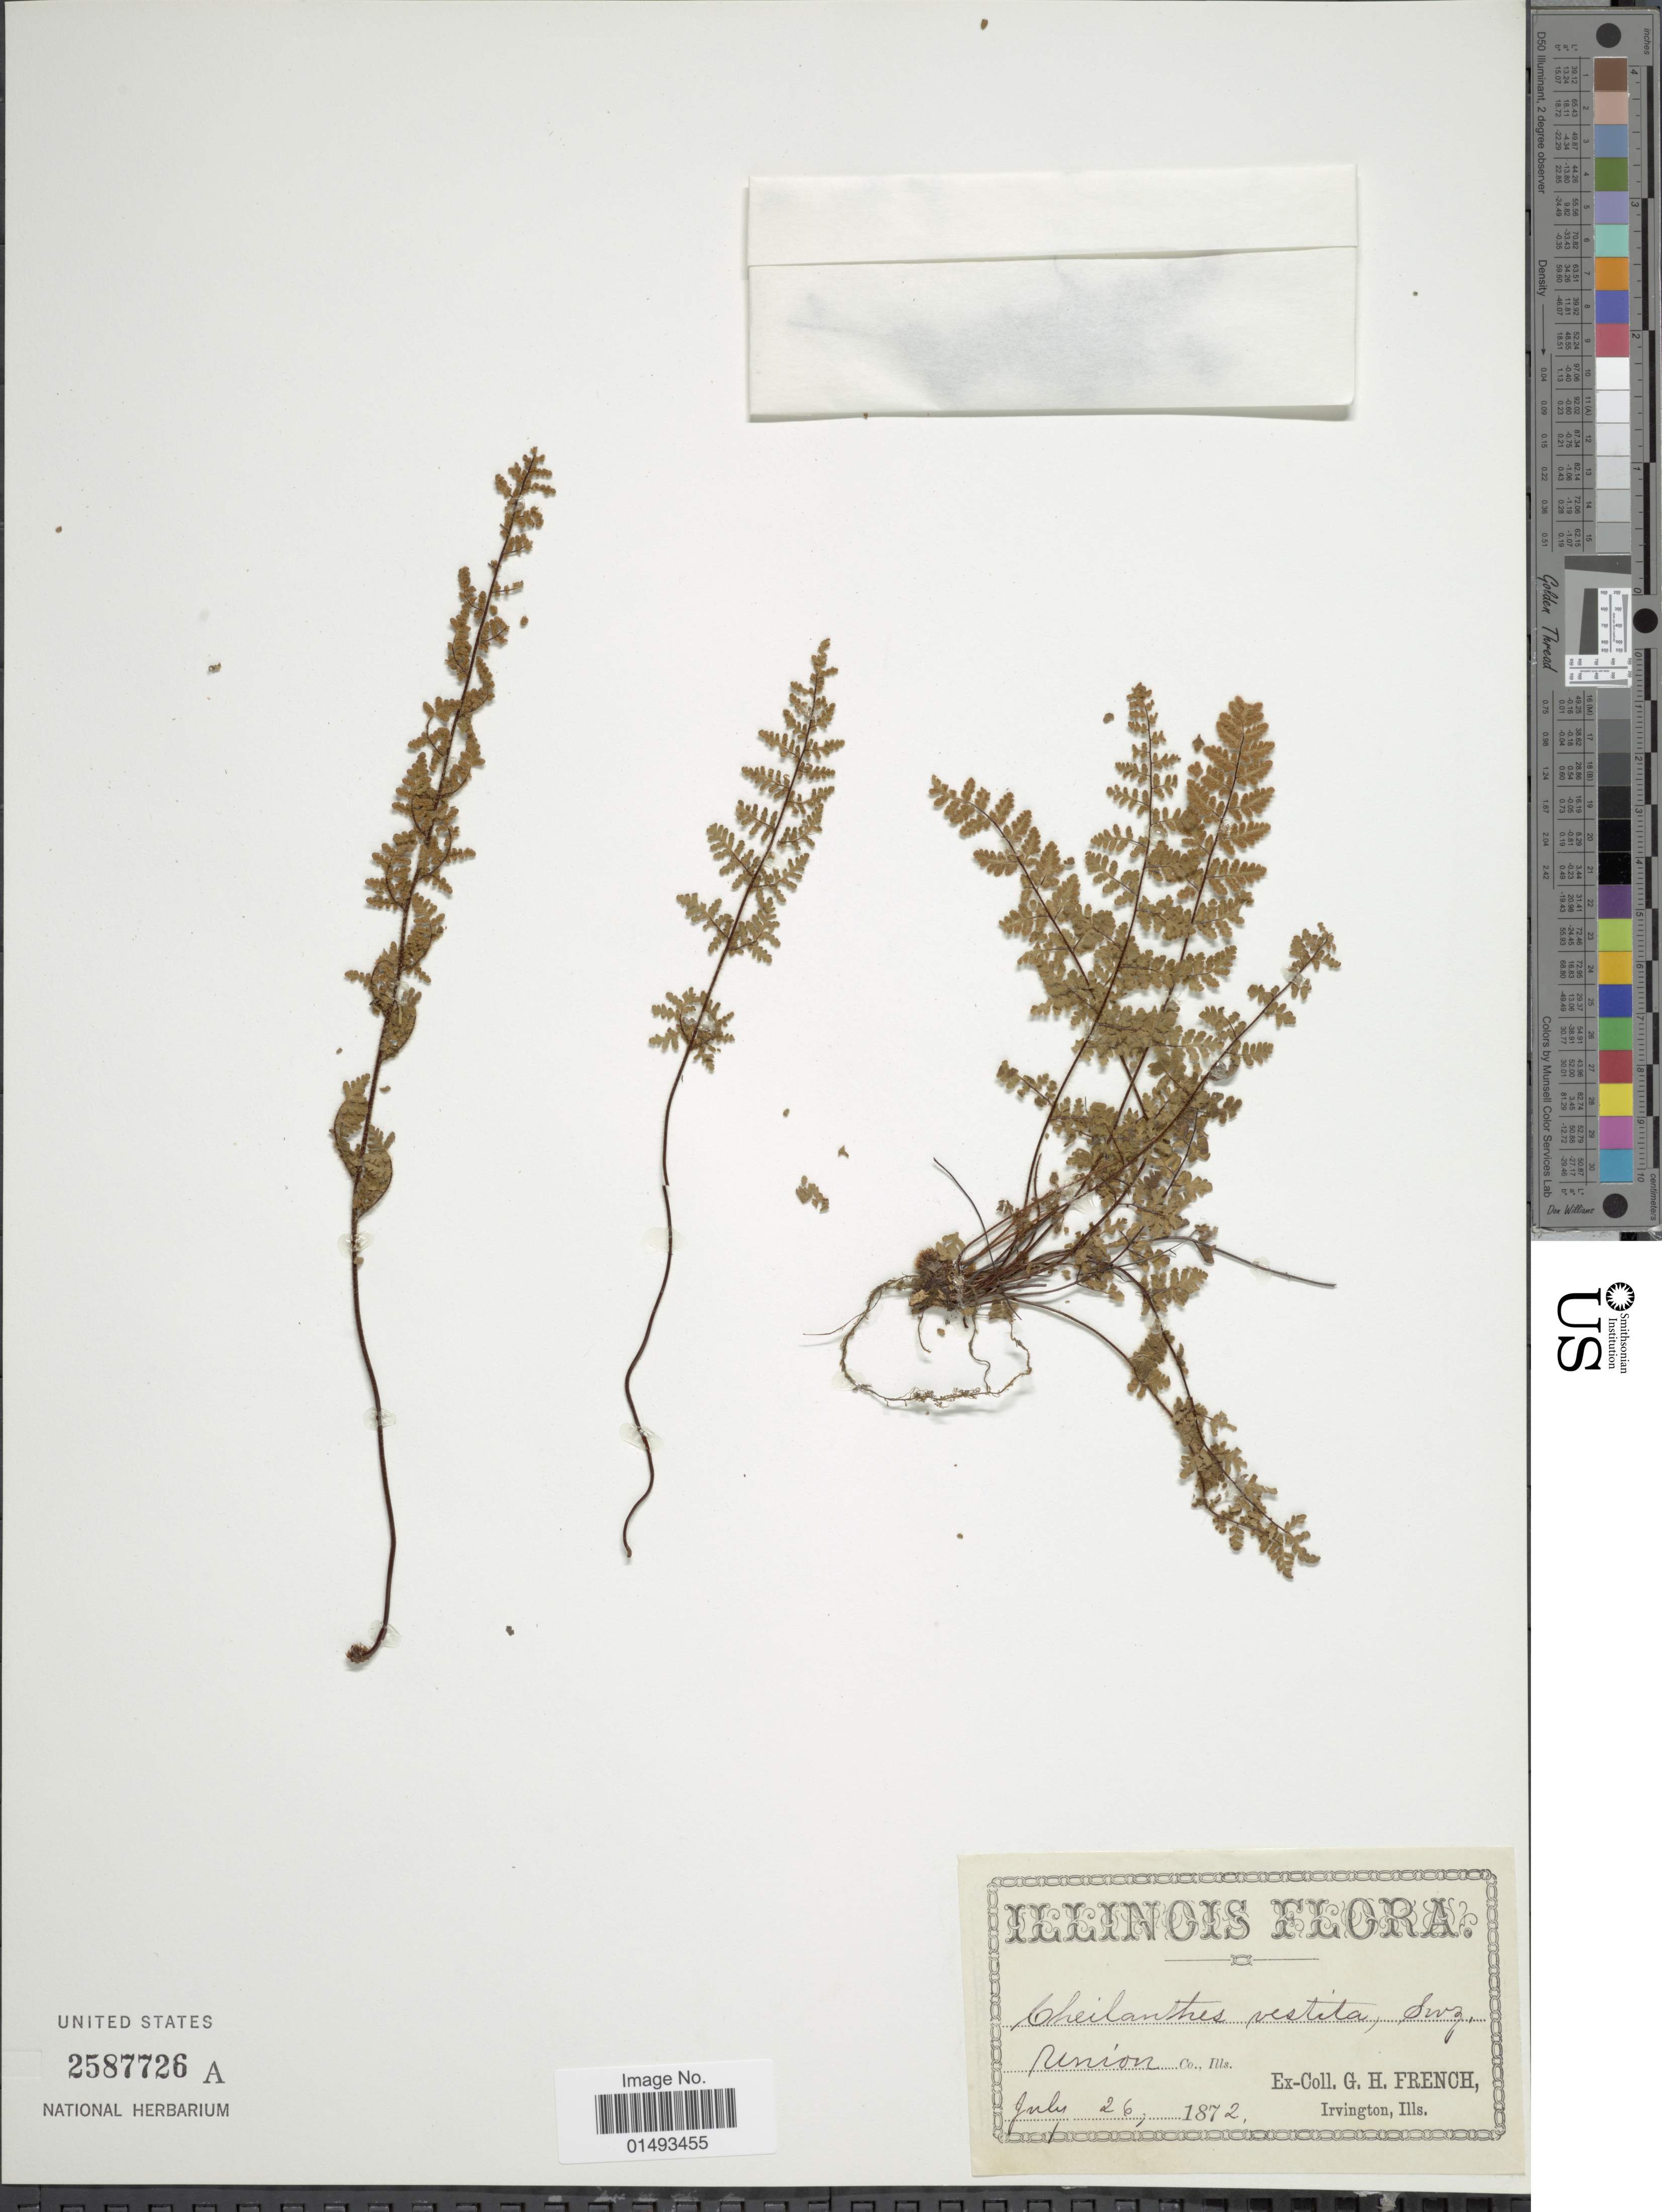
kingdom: Plantae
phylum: Tracheophyta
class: Polypodiopsida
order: Polypodiales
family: Pteridaceae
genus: Myriopteris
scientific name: Myriopteris lanosa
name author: (Michx.) Grusz & Windham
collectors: G. H. French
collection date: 1872-07-26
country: United States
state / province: Illinois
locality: Union Co.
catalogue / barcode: US 2587726A